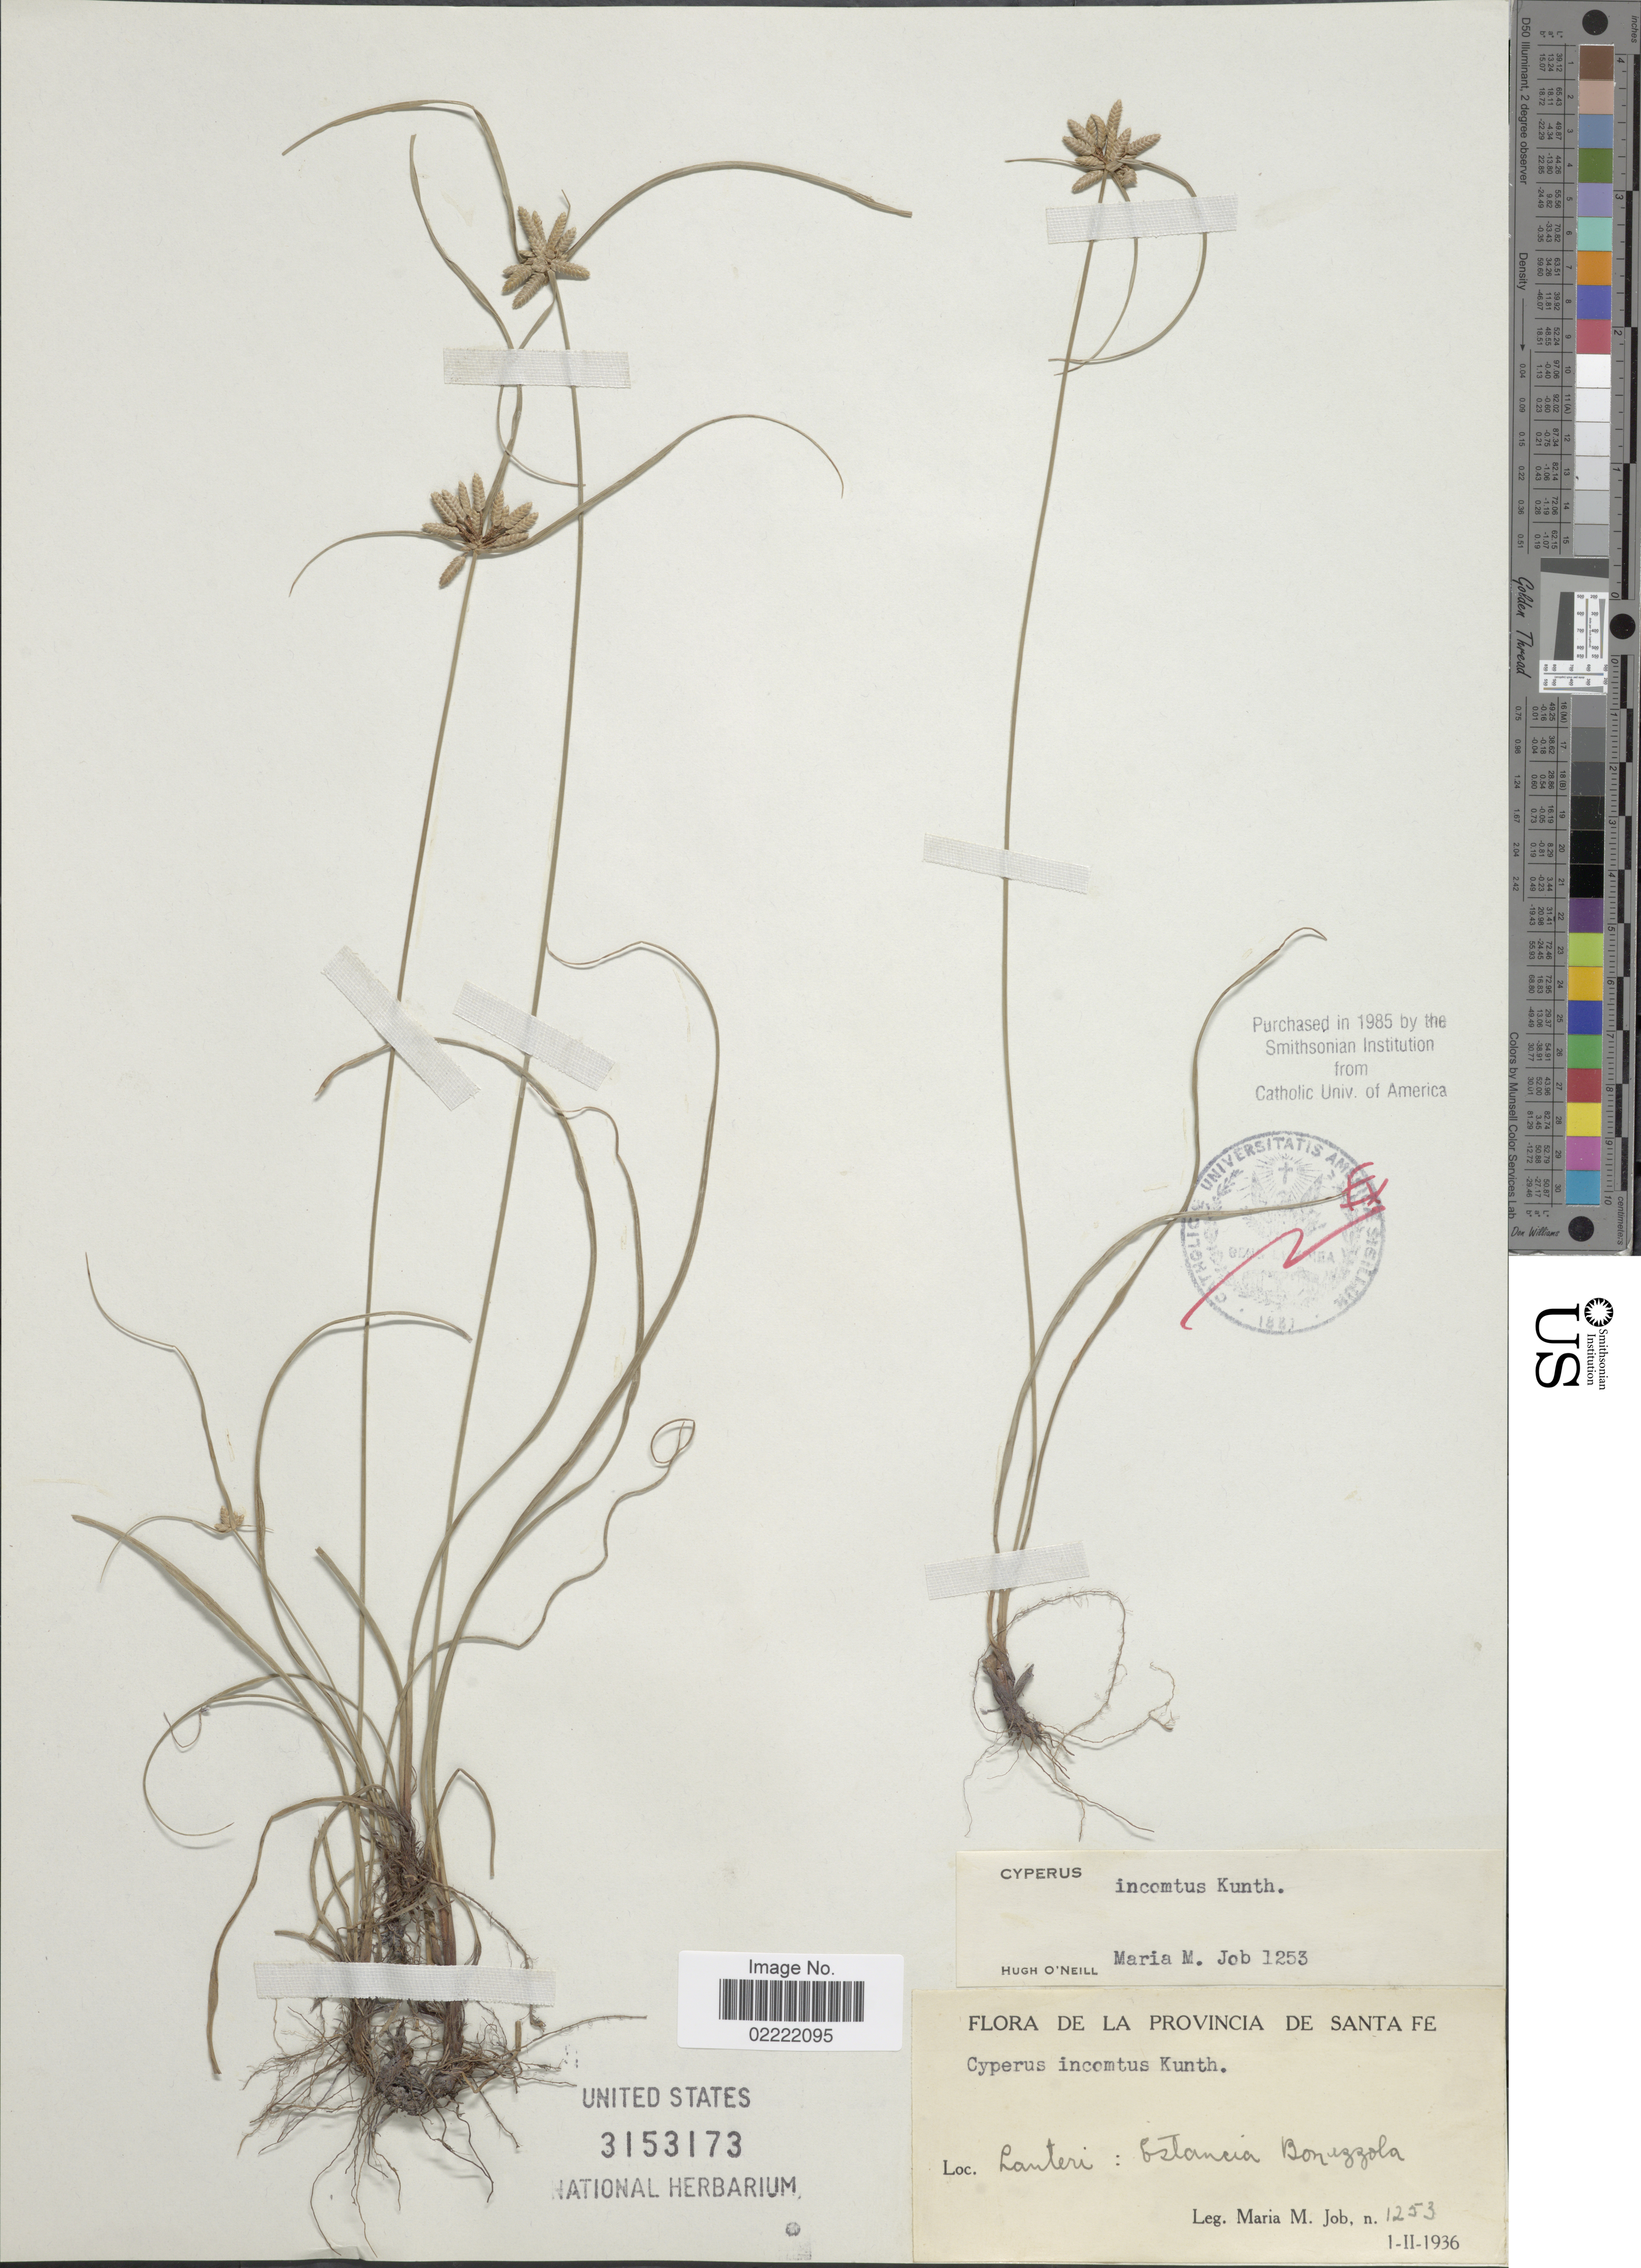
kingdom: Plantae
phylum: Tracheophyta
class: Liliopsida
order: Poales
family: Cyperaceae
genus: Cyperus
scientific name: Cyperus incomtus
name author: Kunth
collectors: M. Job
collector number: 1253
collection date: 1936-02-01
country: Argentina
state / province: Santa Fe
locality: De La Provincia de Santa Fe, Lanteri: Estancia Bonezzola.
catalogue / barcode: US 3153173